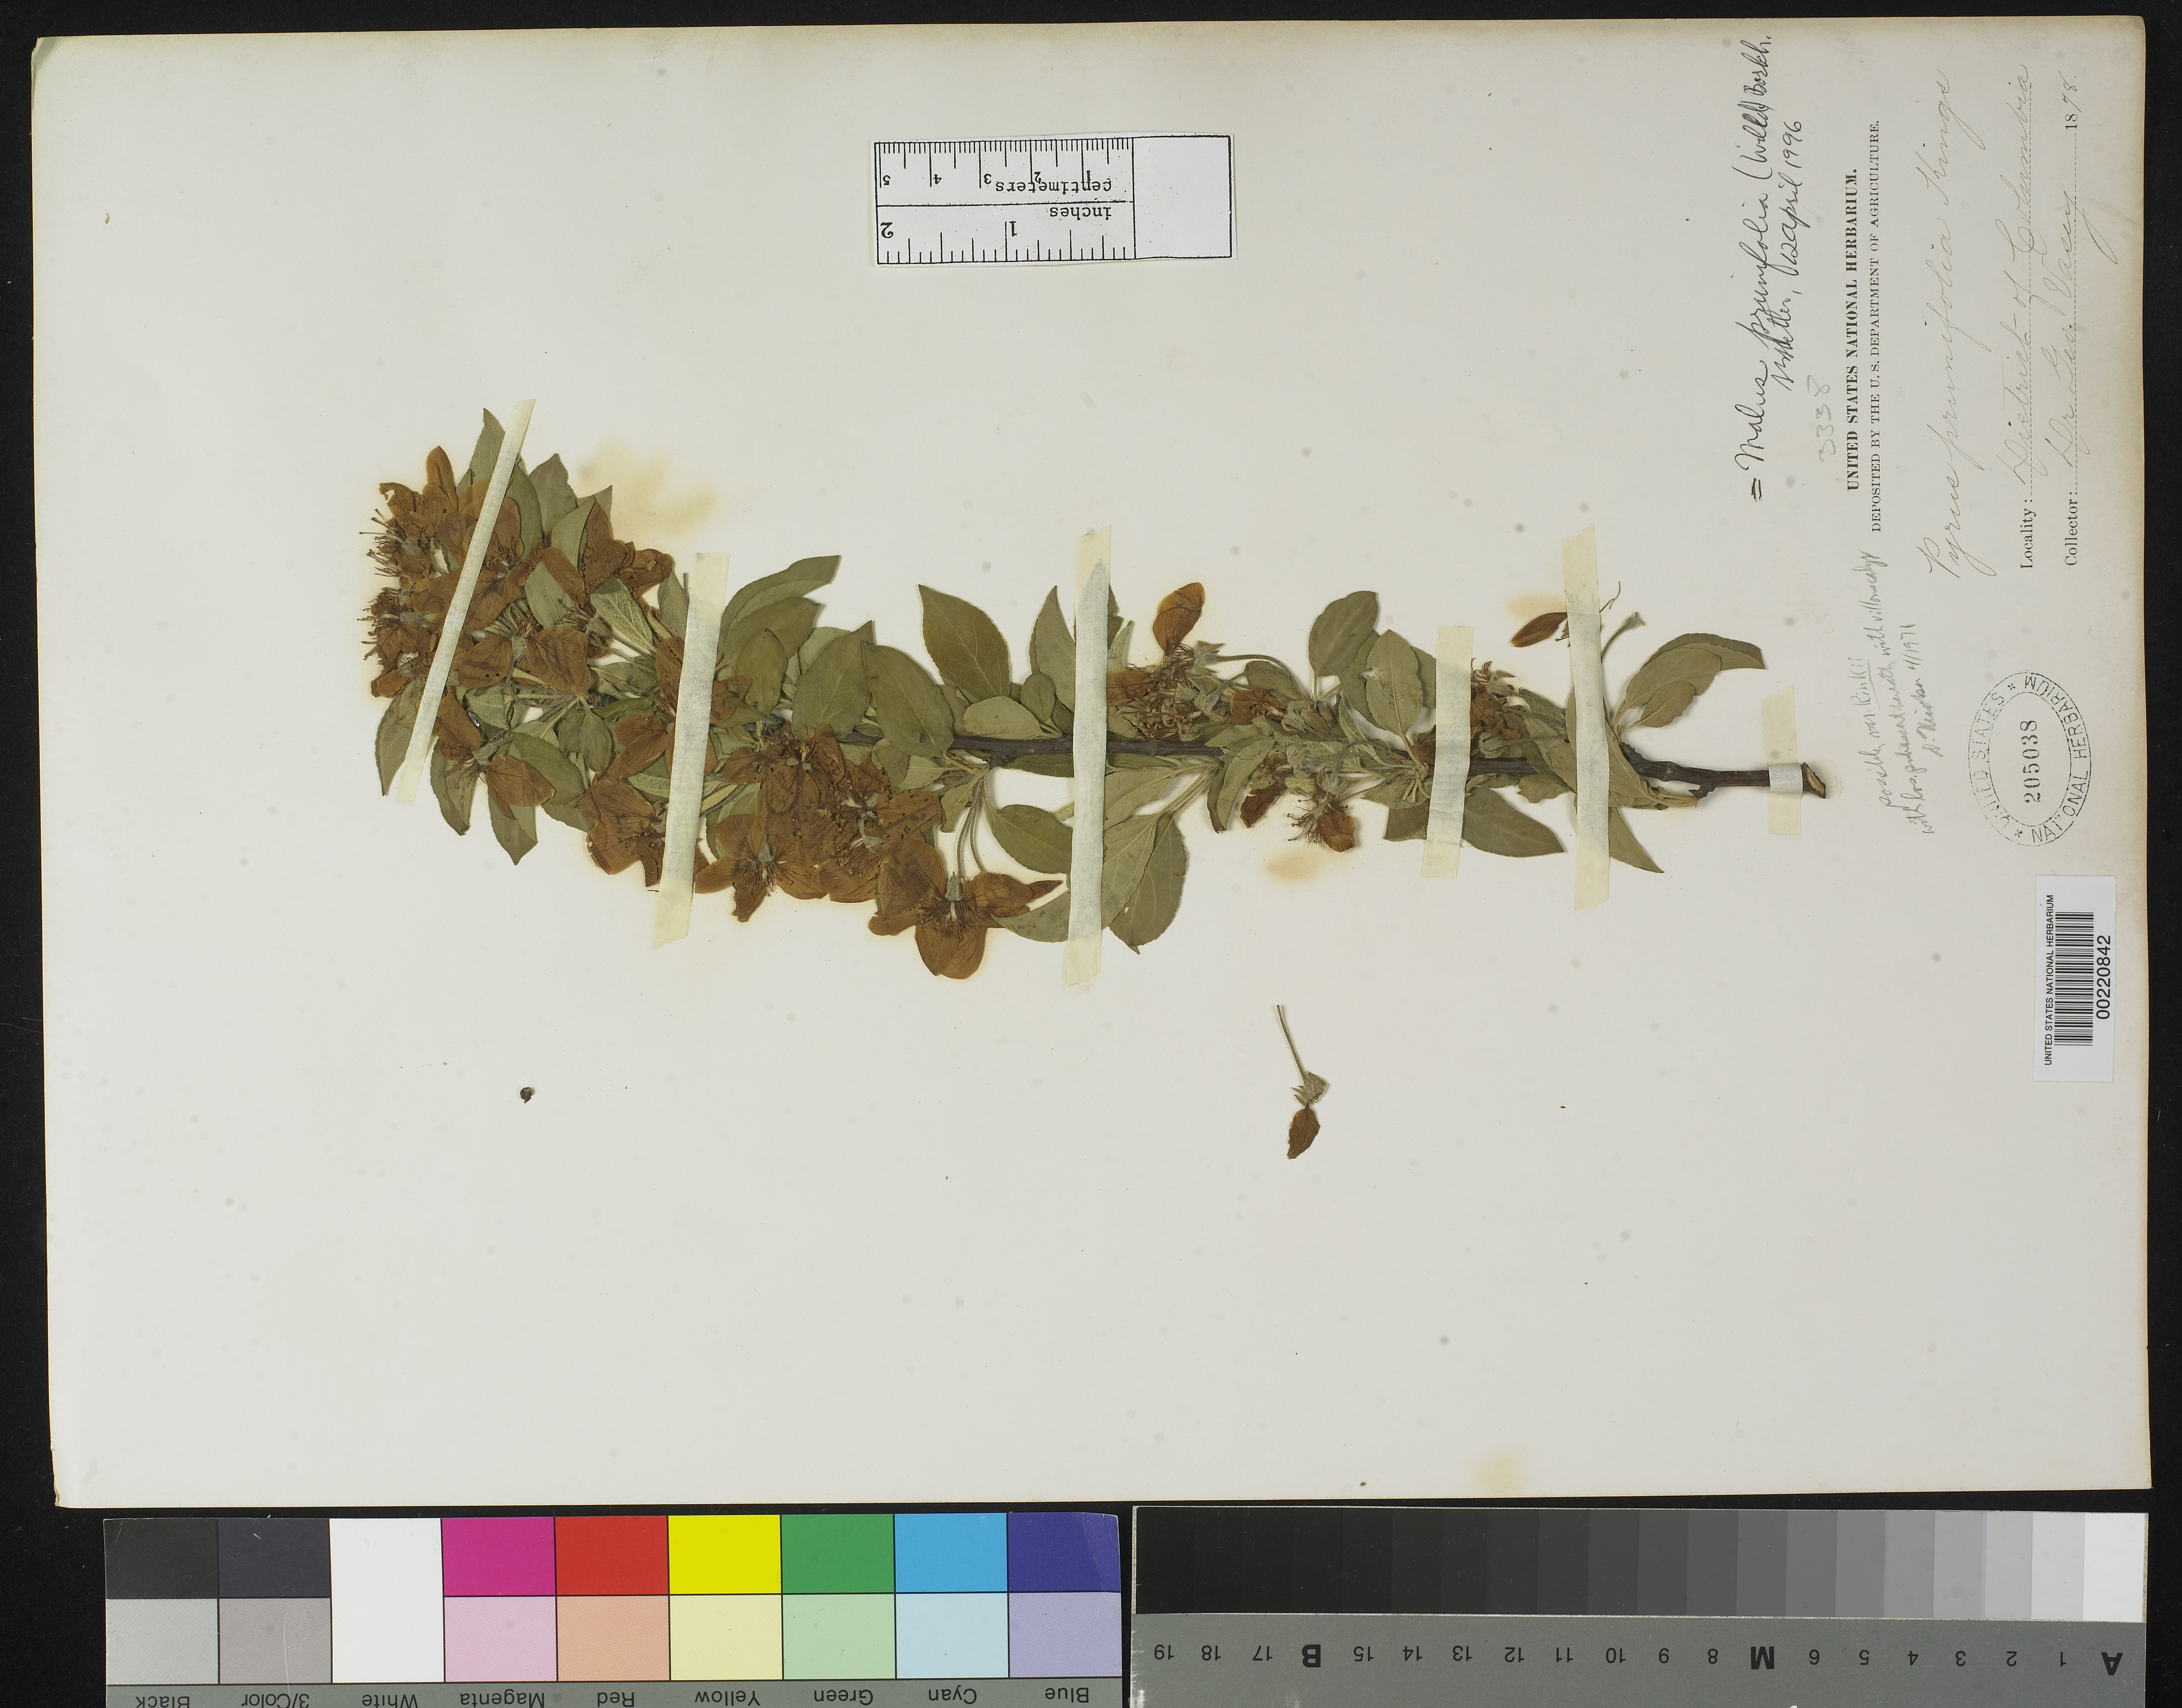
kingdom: Plantae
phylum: Tracheophyta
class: Magnoliopsida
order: Rosales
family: Rosaceae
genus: Malus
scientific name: Malus prunifolia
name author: (Willd.) Borkh.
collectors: G. R. Vasey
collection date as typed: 1878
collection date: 1878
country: United States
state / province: District of Columbia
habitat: Orchard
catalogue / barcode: US 205038